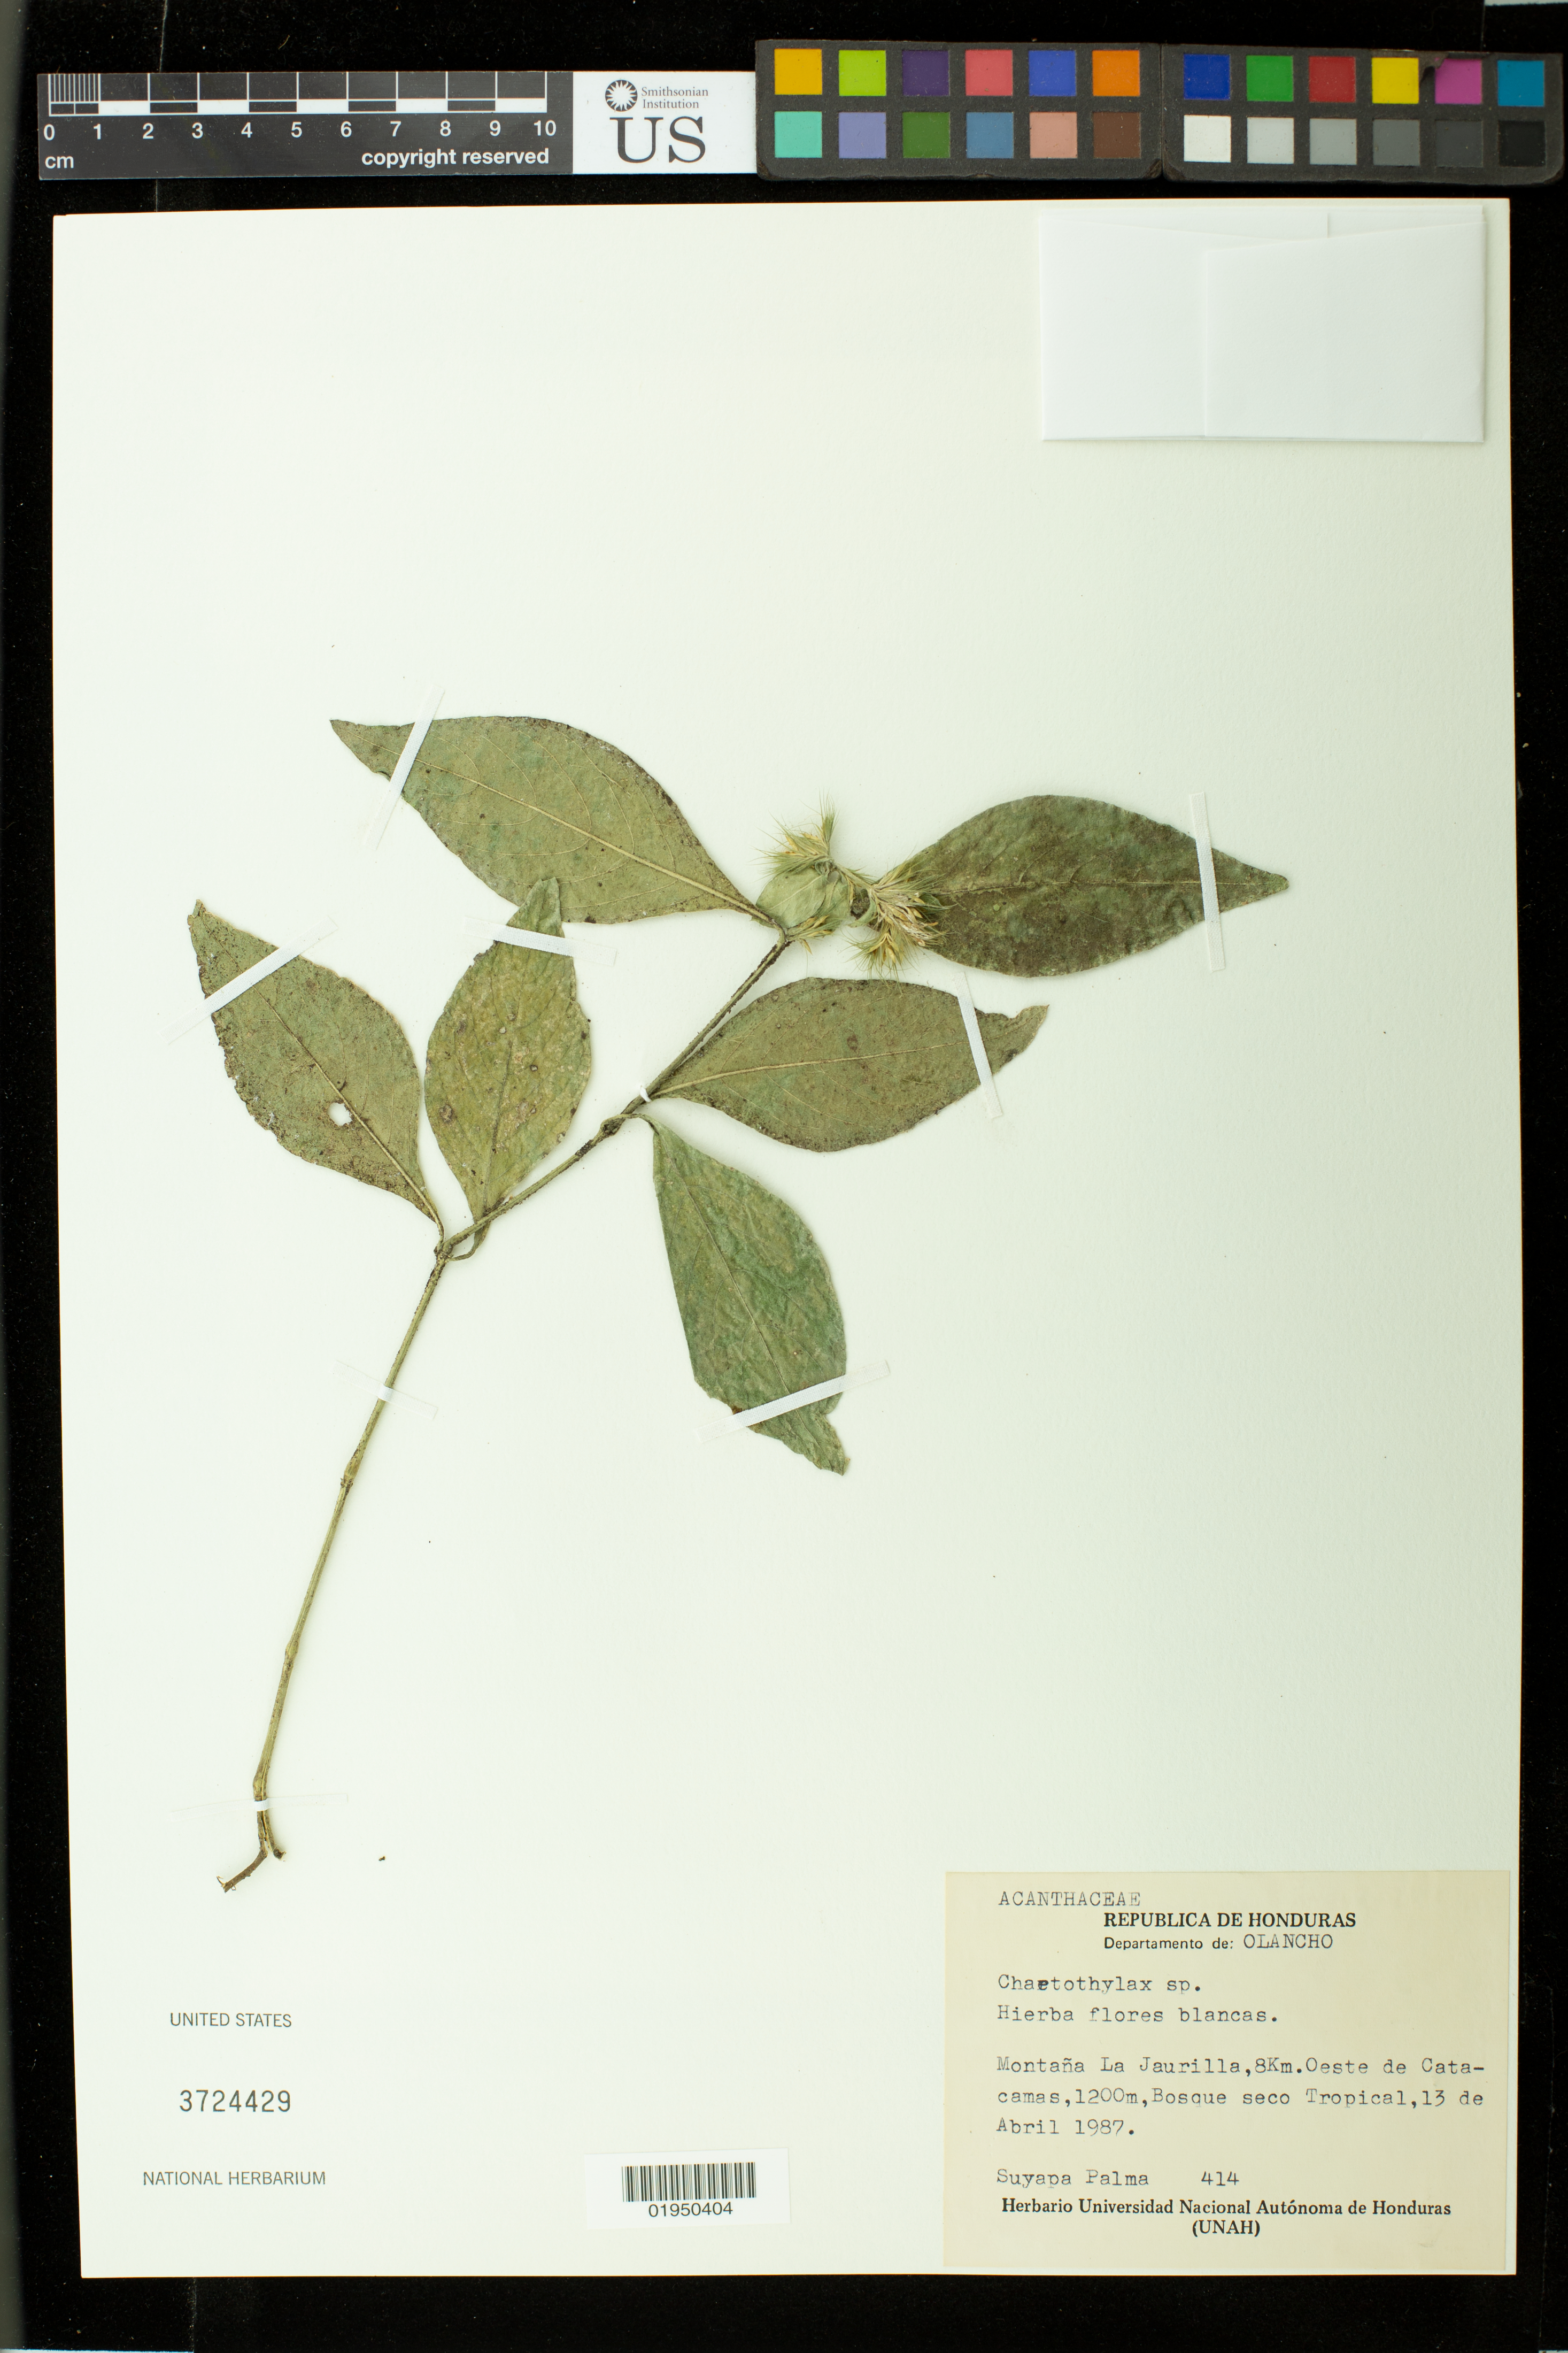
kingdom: Plantae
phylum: Tracheophyta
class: Magnoliopsida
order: Lamiales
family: Acanthaceae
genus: Chaetothylax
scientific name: Chaetothylax sp.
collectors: S. Palma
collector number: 414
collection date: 1987-04-13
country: Honduras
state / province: Olancho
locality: Montama La Jaurilla, 8km. Oeste de Catacamas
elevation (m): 1200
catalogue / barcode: US 3724429